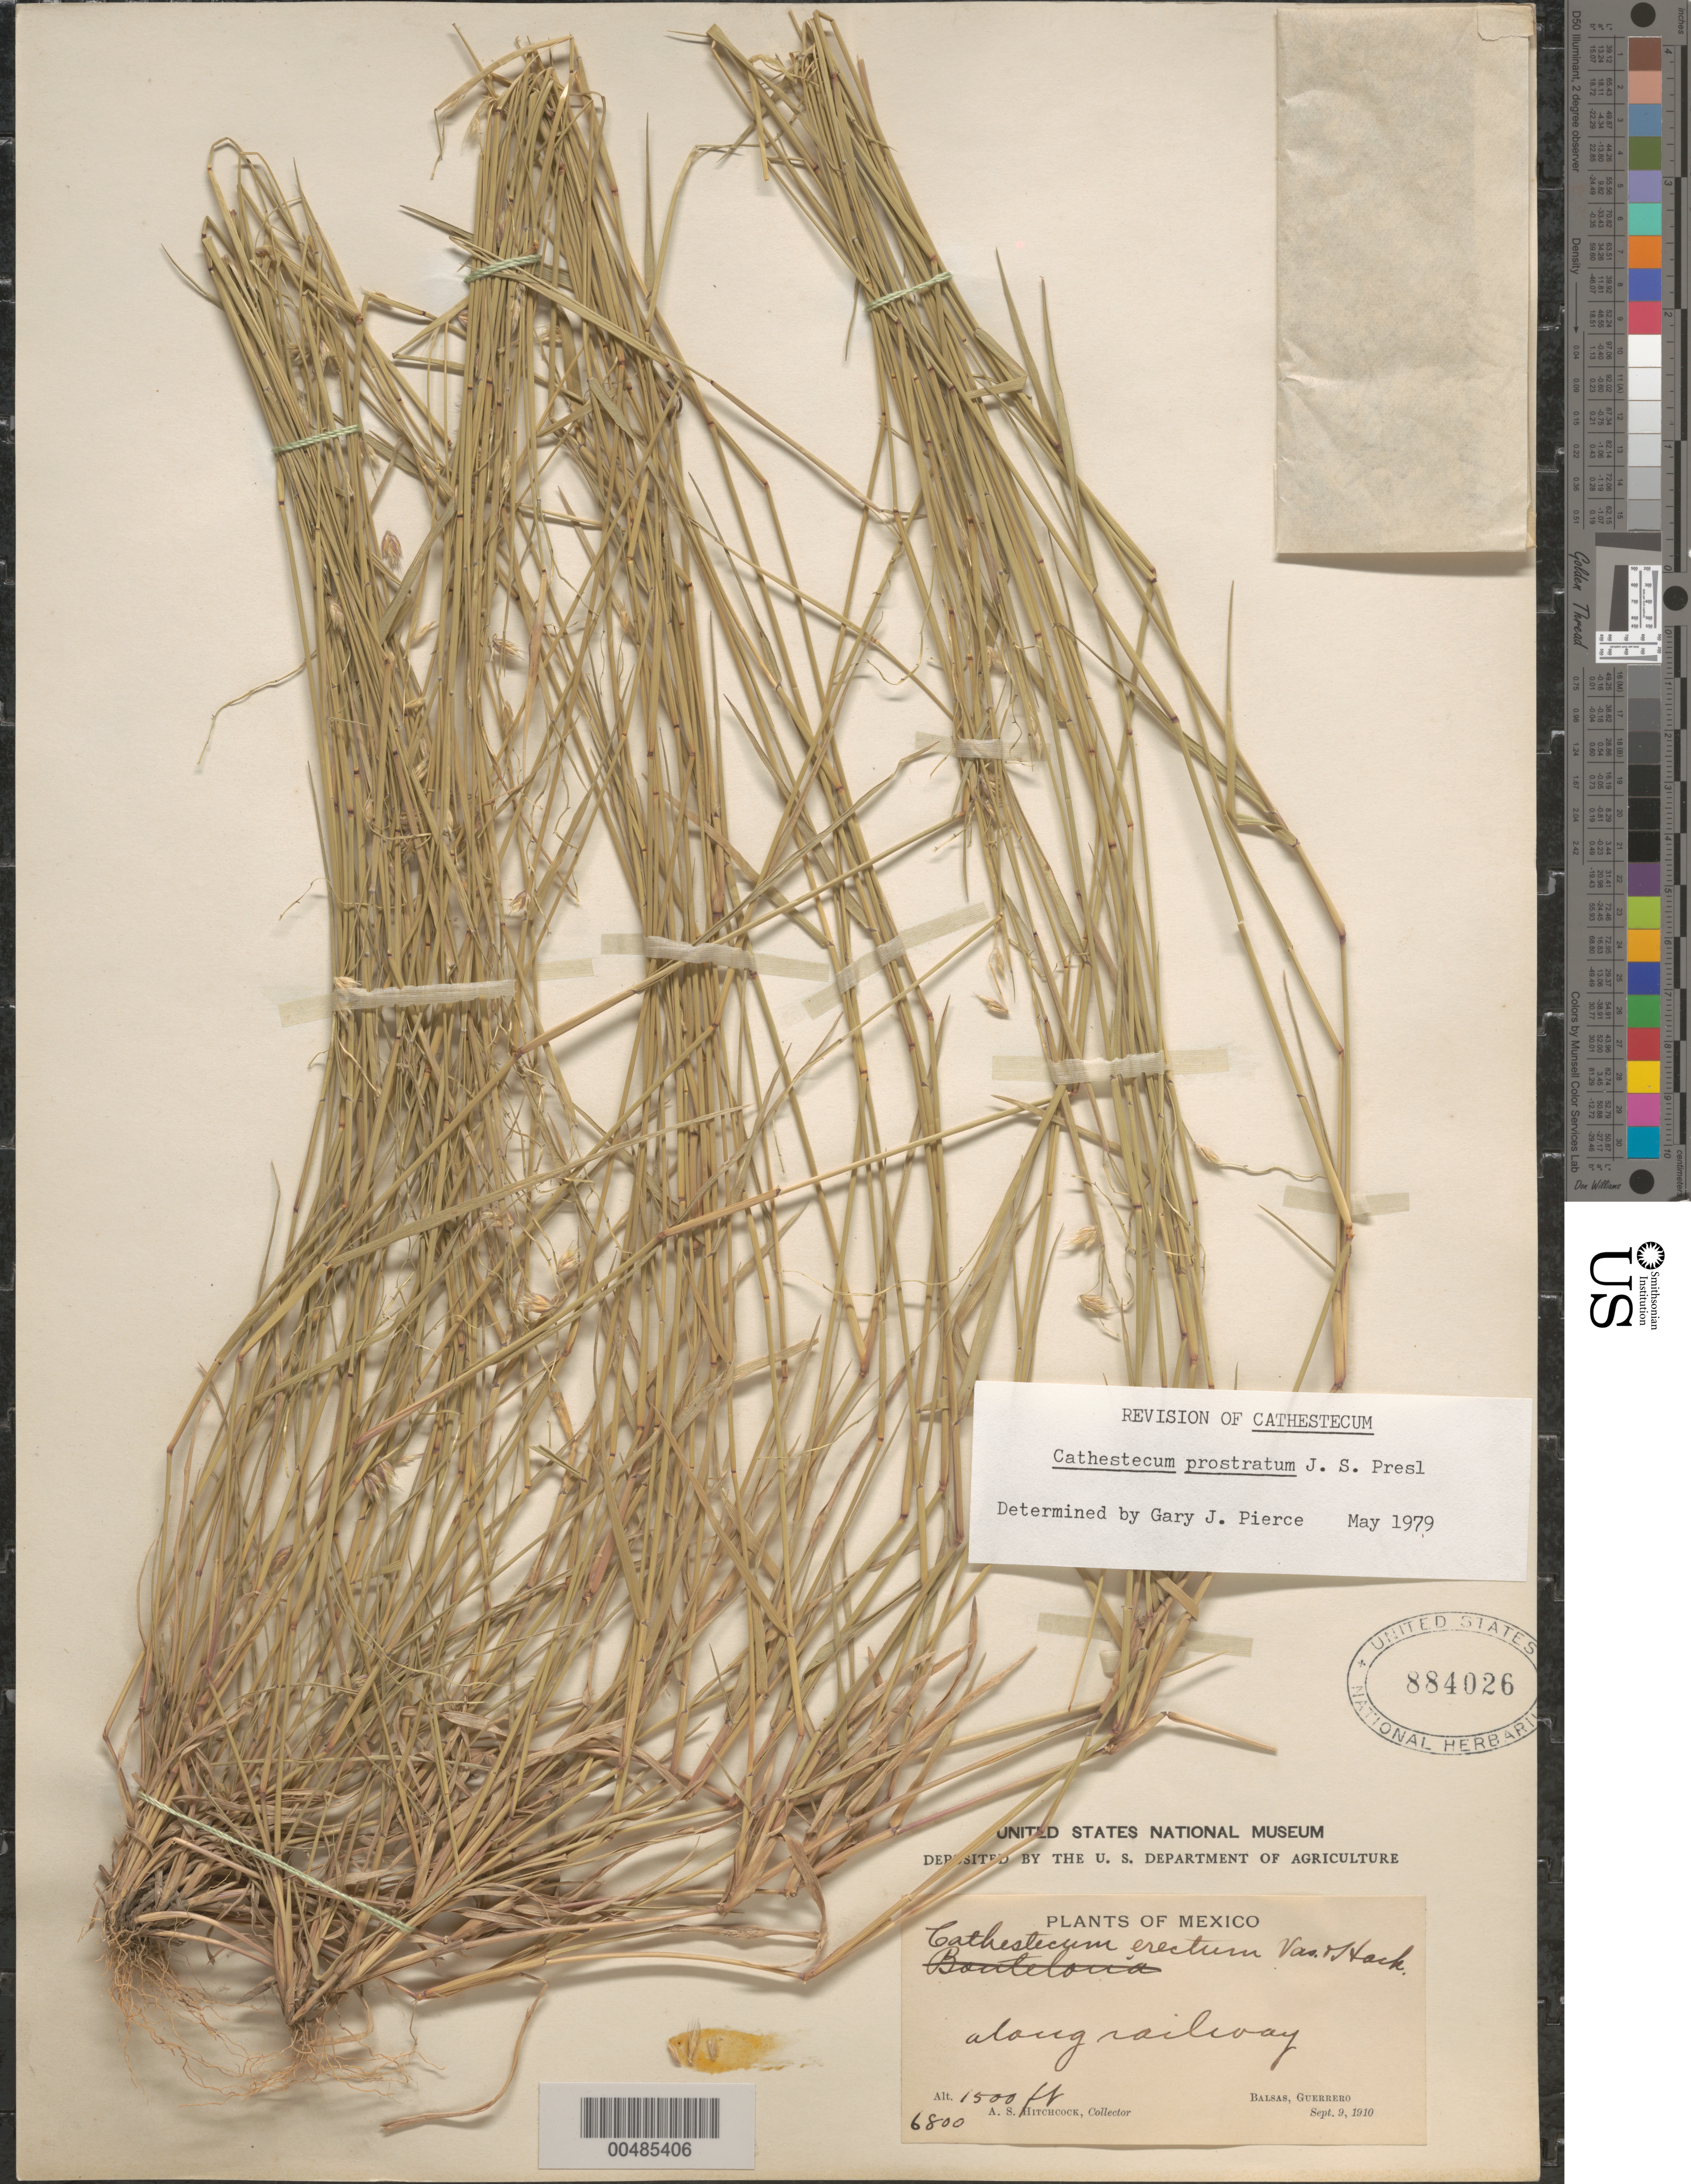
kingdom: Plantae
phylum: Tracheophyta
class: Liliopsida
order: Poales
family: Poaceae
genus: Cathestecum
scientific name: Cathestecum prostratum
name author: J. Presl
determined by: Pierce, G. J.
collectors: A. S. Hitchcock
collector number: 6800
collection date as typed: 9 Sep 1910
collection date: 1910-09-09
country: Mexico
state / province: Guerrero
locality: Balsas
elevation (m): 457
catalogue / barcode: US 884026